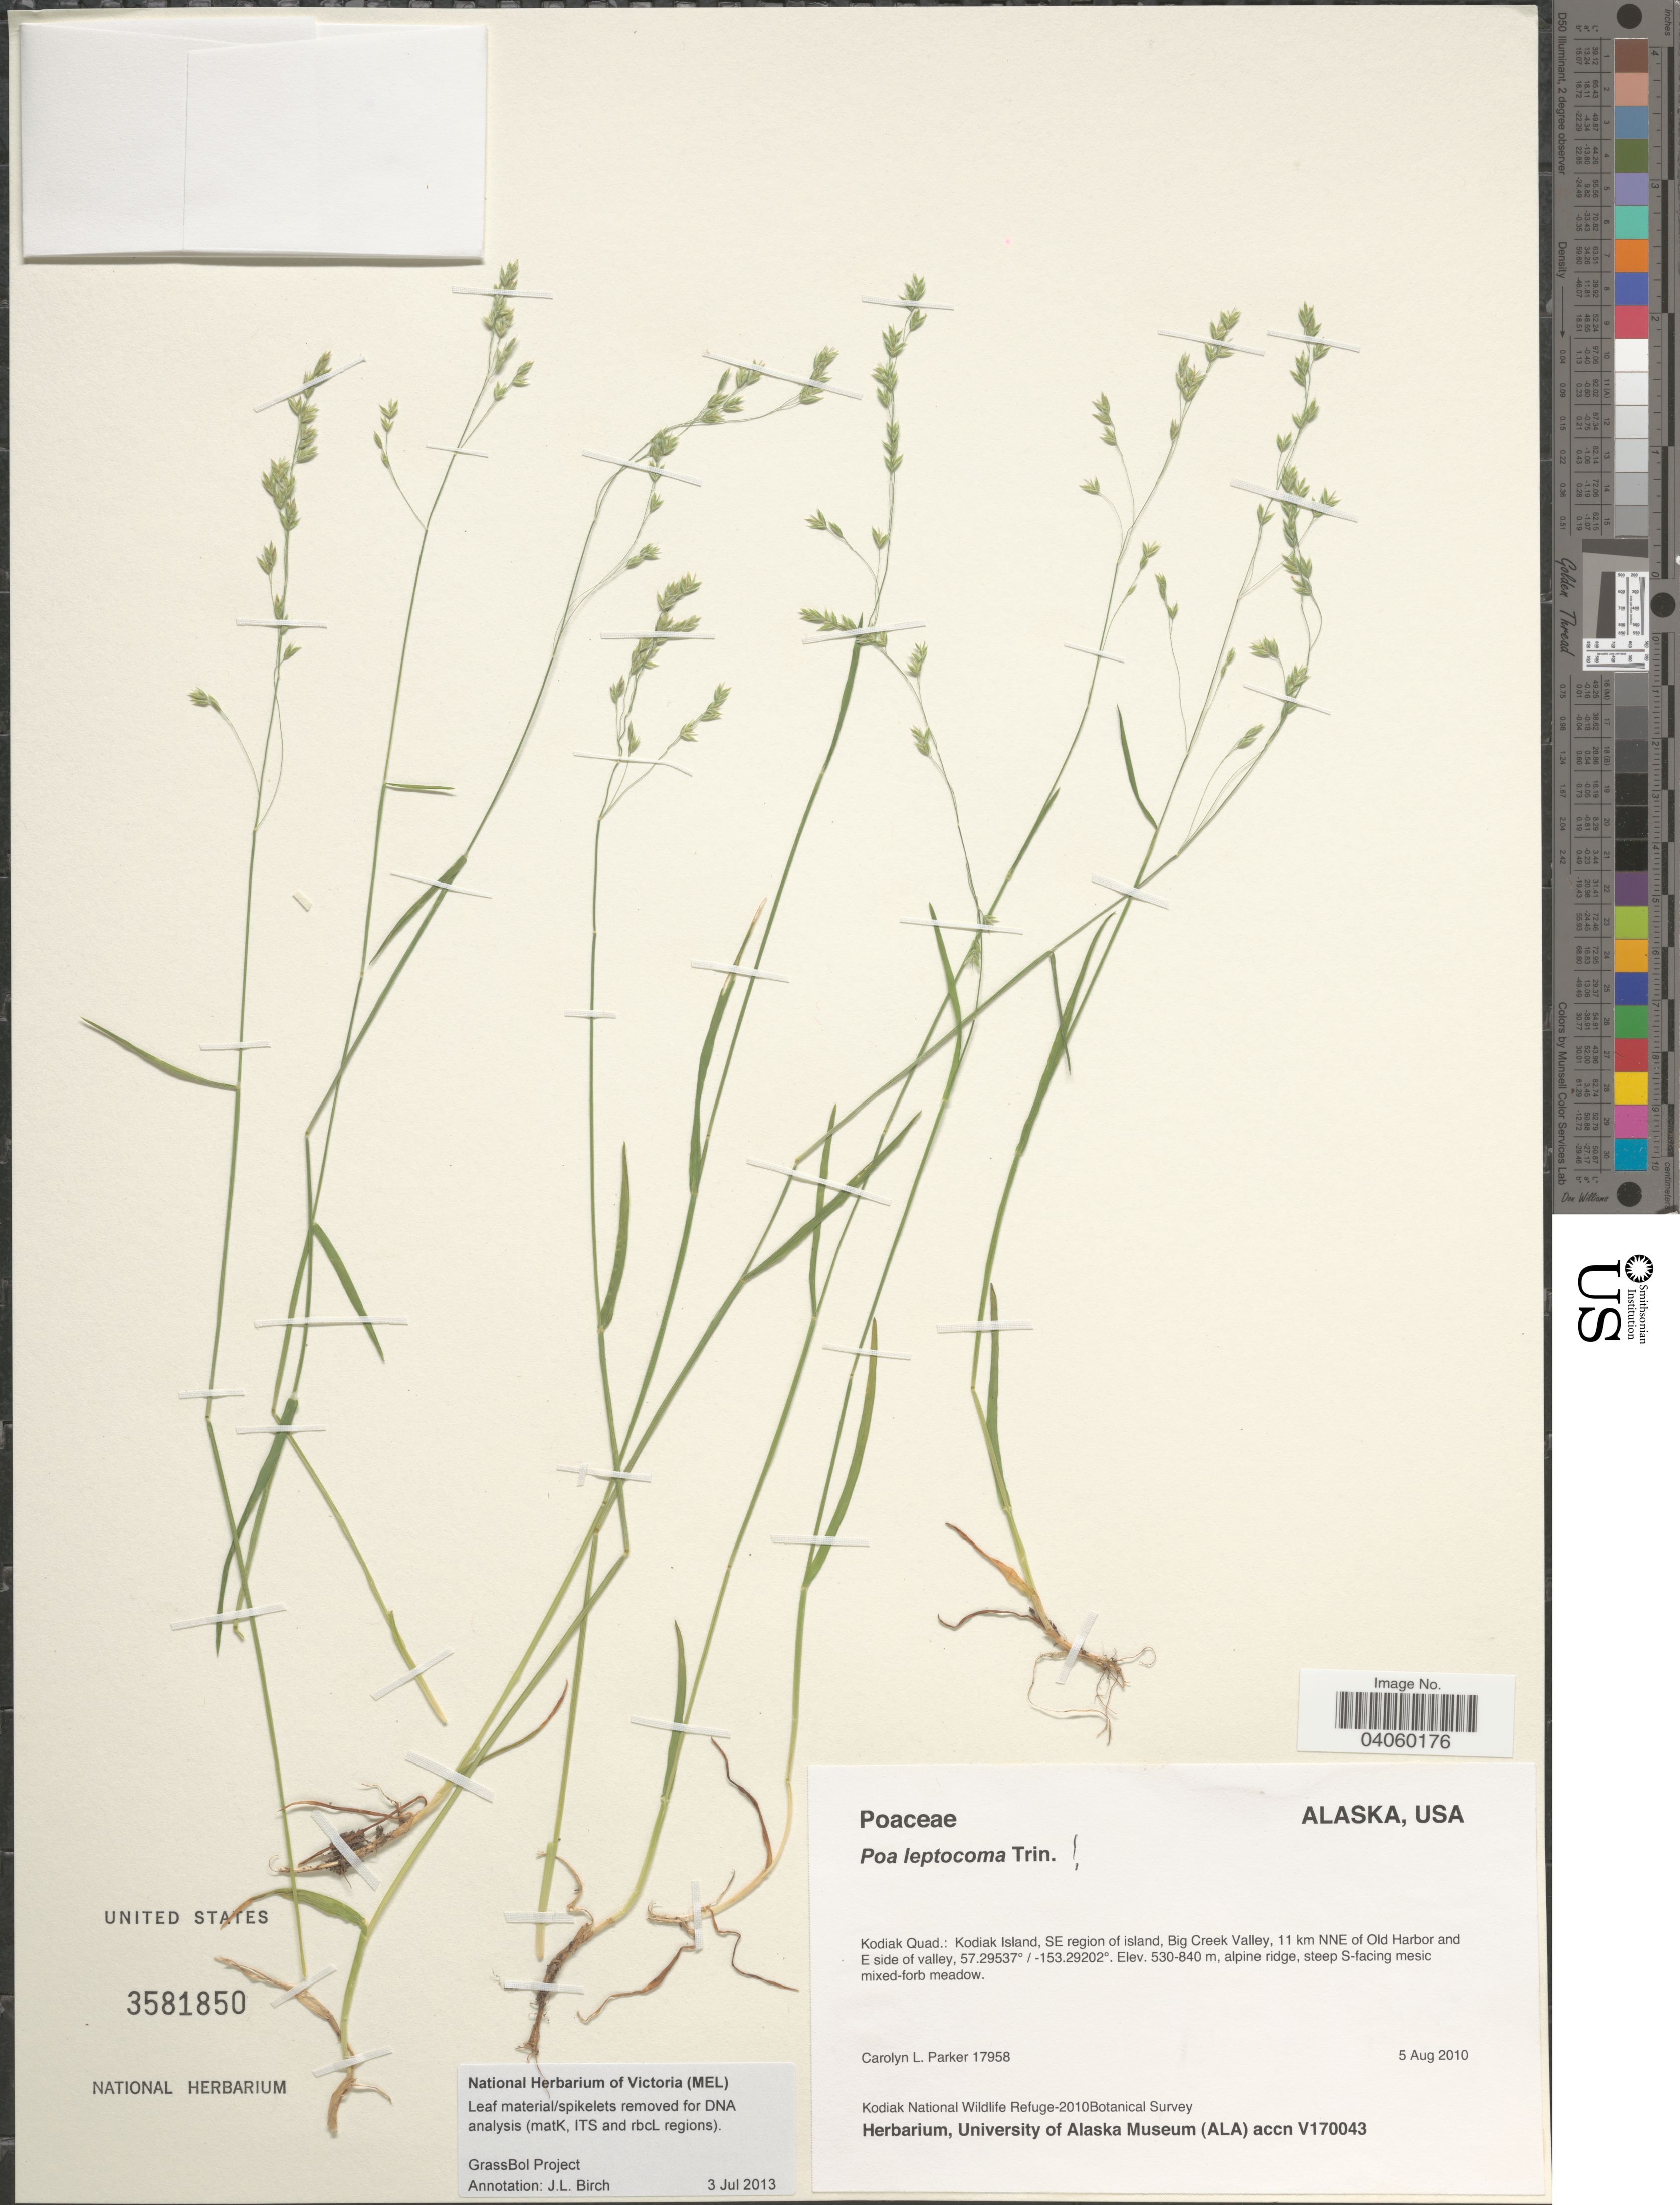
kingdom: Plantae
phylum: Tracheophyta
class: Liliopsida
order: Poales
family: Poaceae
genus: Poa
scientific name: Poa leptocoma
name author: Trin.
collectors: C. L. Parker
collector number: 17958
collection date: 2010-08-05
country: United States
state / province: Alaska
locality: Kodiak Quad.: Kodiak Island, SE region of island, Big creek Valley, 11 km NNE of Old Harbor and E side of valley, steep S-facing mesic mixed-forb meadow.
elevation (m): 530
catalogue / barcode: US 3581850